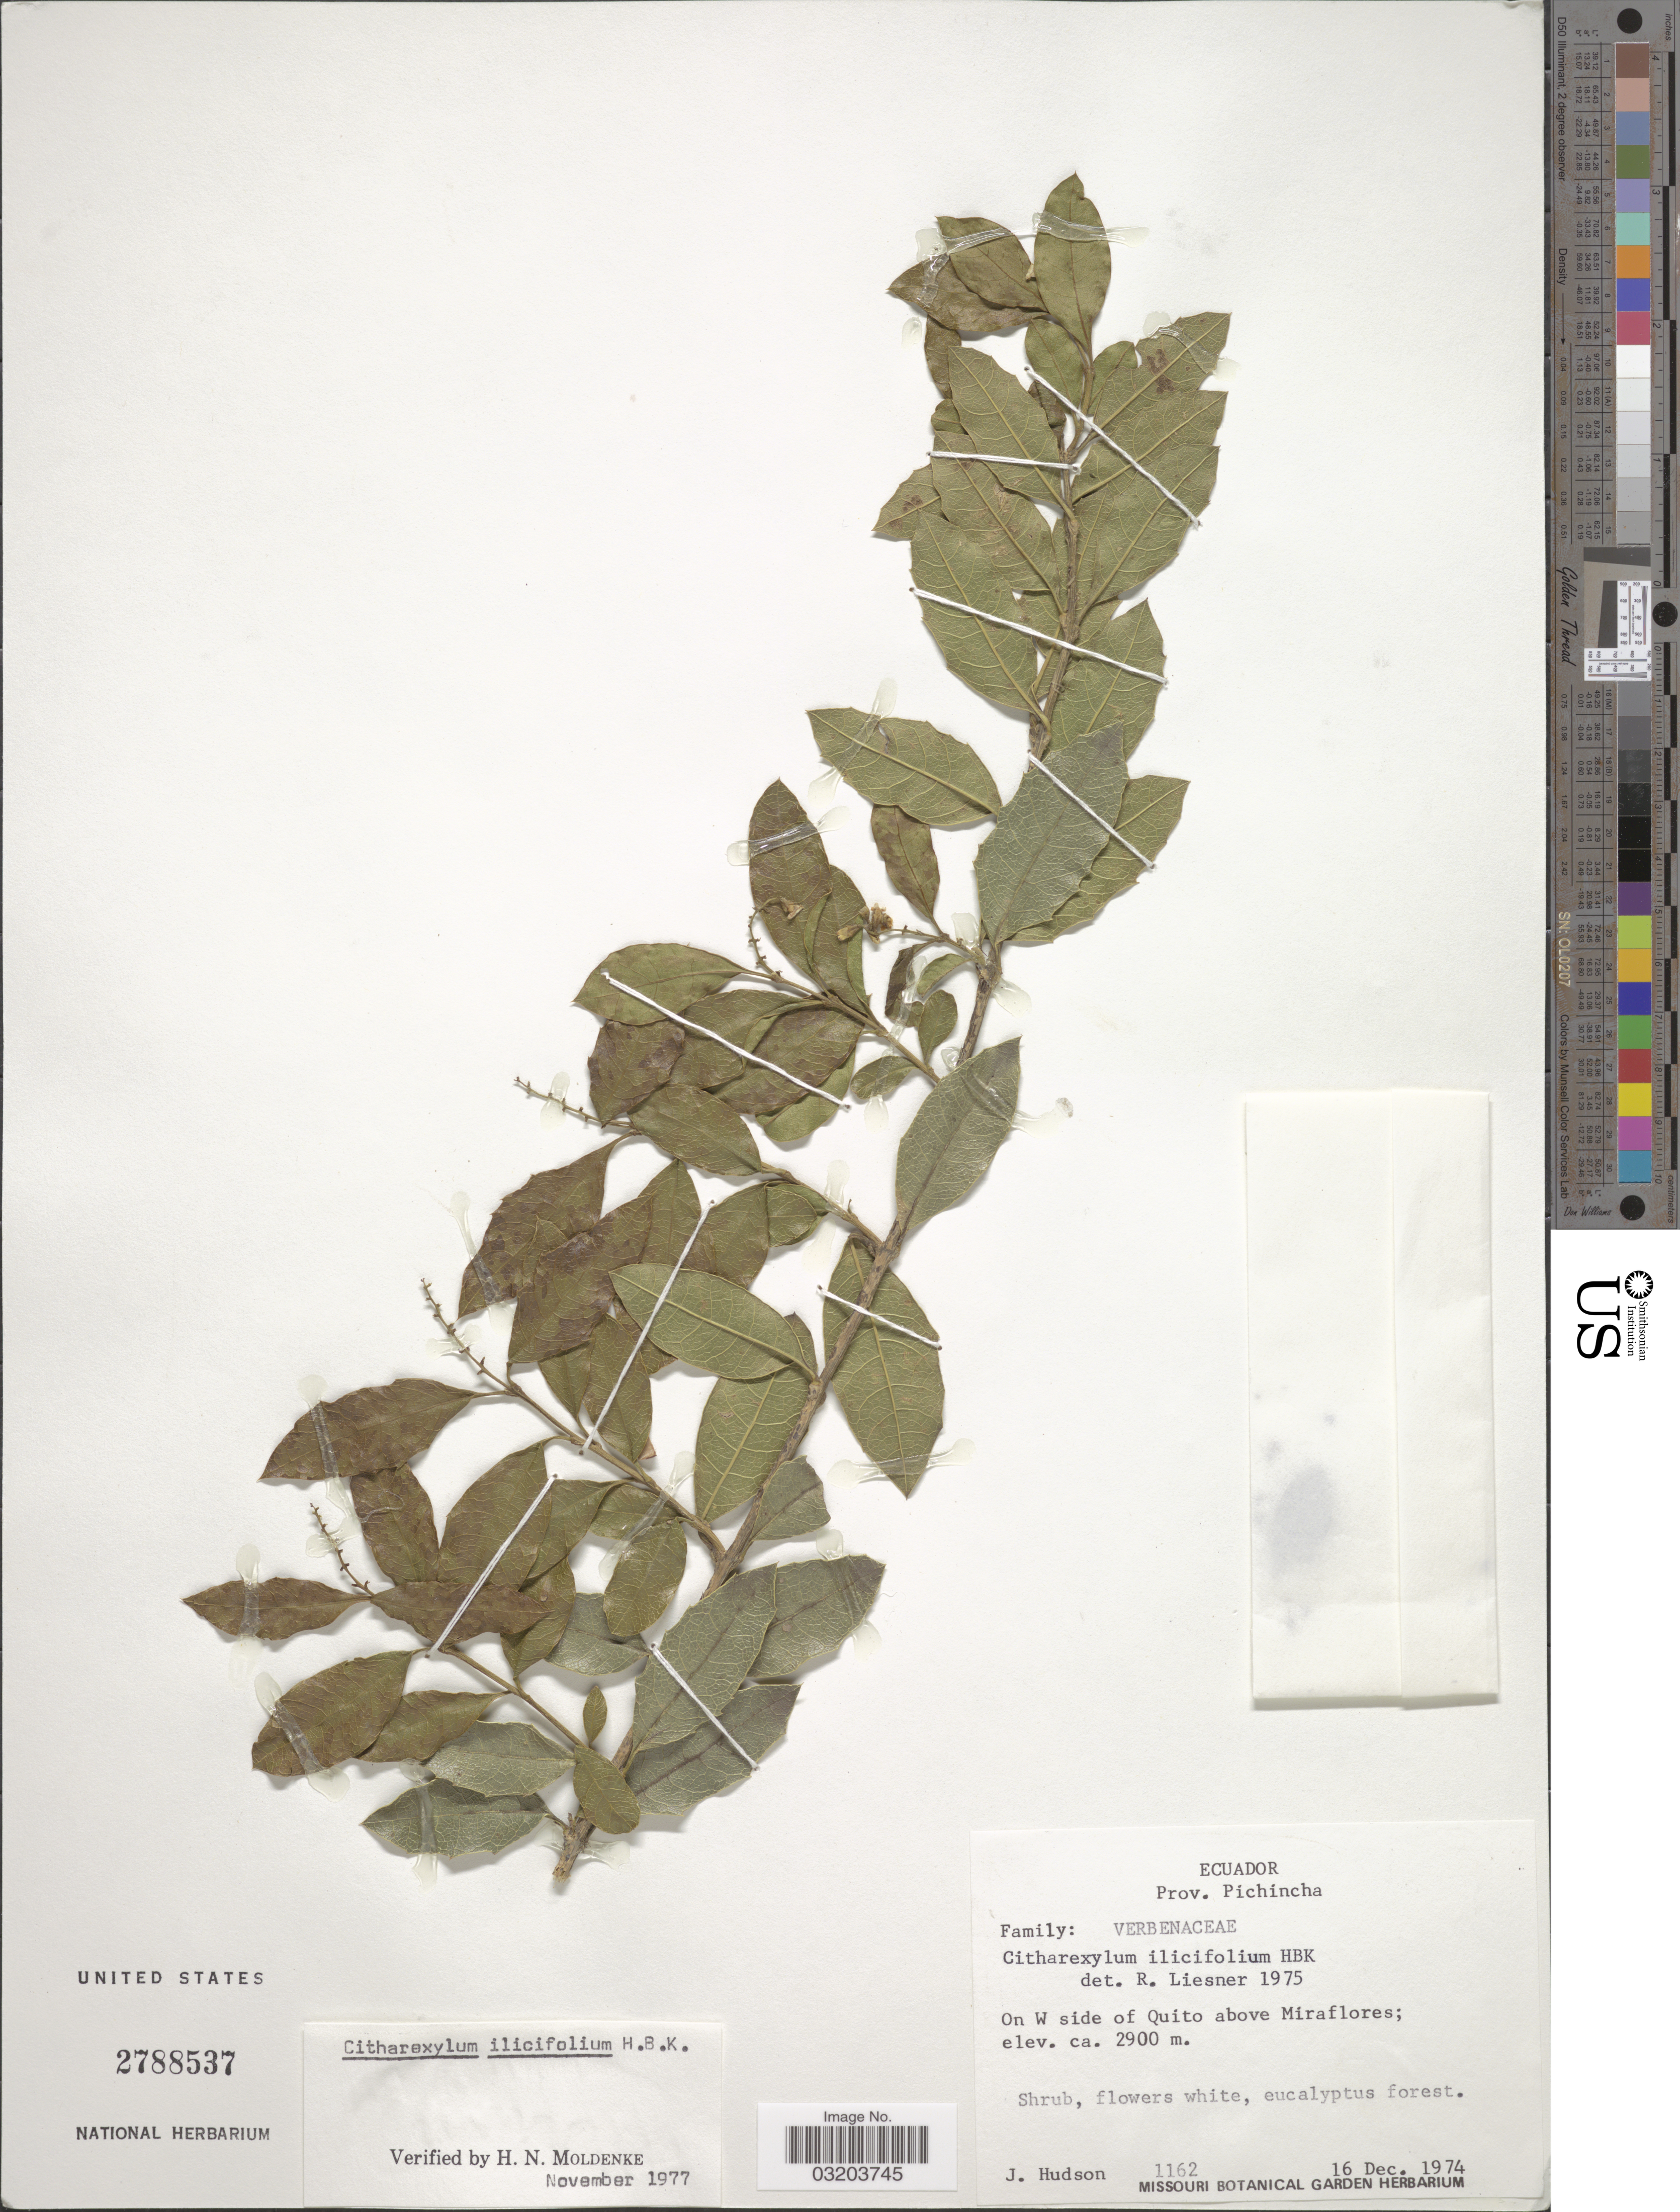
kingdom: Plantae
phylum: Tracheophyta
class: Magnoliopsida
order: Lamiales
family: Verbenaceae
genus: Citharexylum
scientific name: Citharexylum ilicifolium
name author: Kunth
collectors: J. Hudson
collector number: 1162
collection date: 1974-12-16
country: Ecuador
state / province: Pichincha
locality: On W side of Quito above Miraflores.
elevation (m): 2900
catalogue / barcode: US 2788537